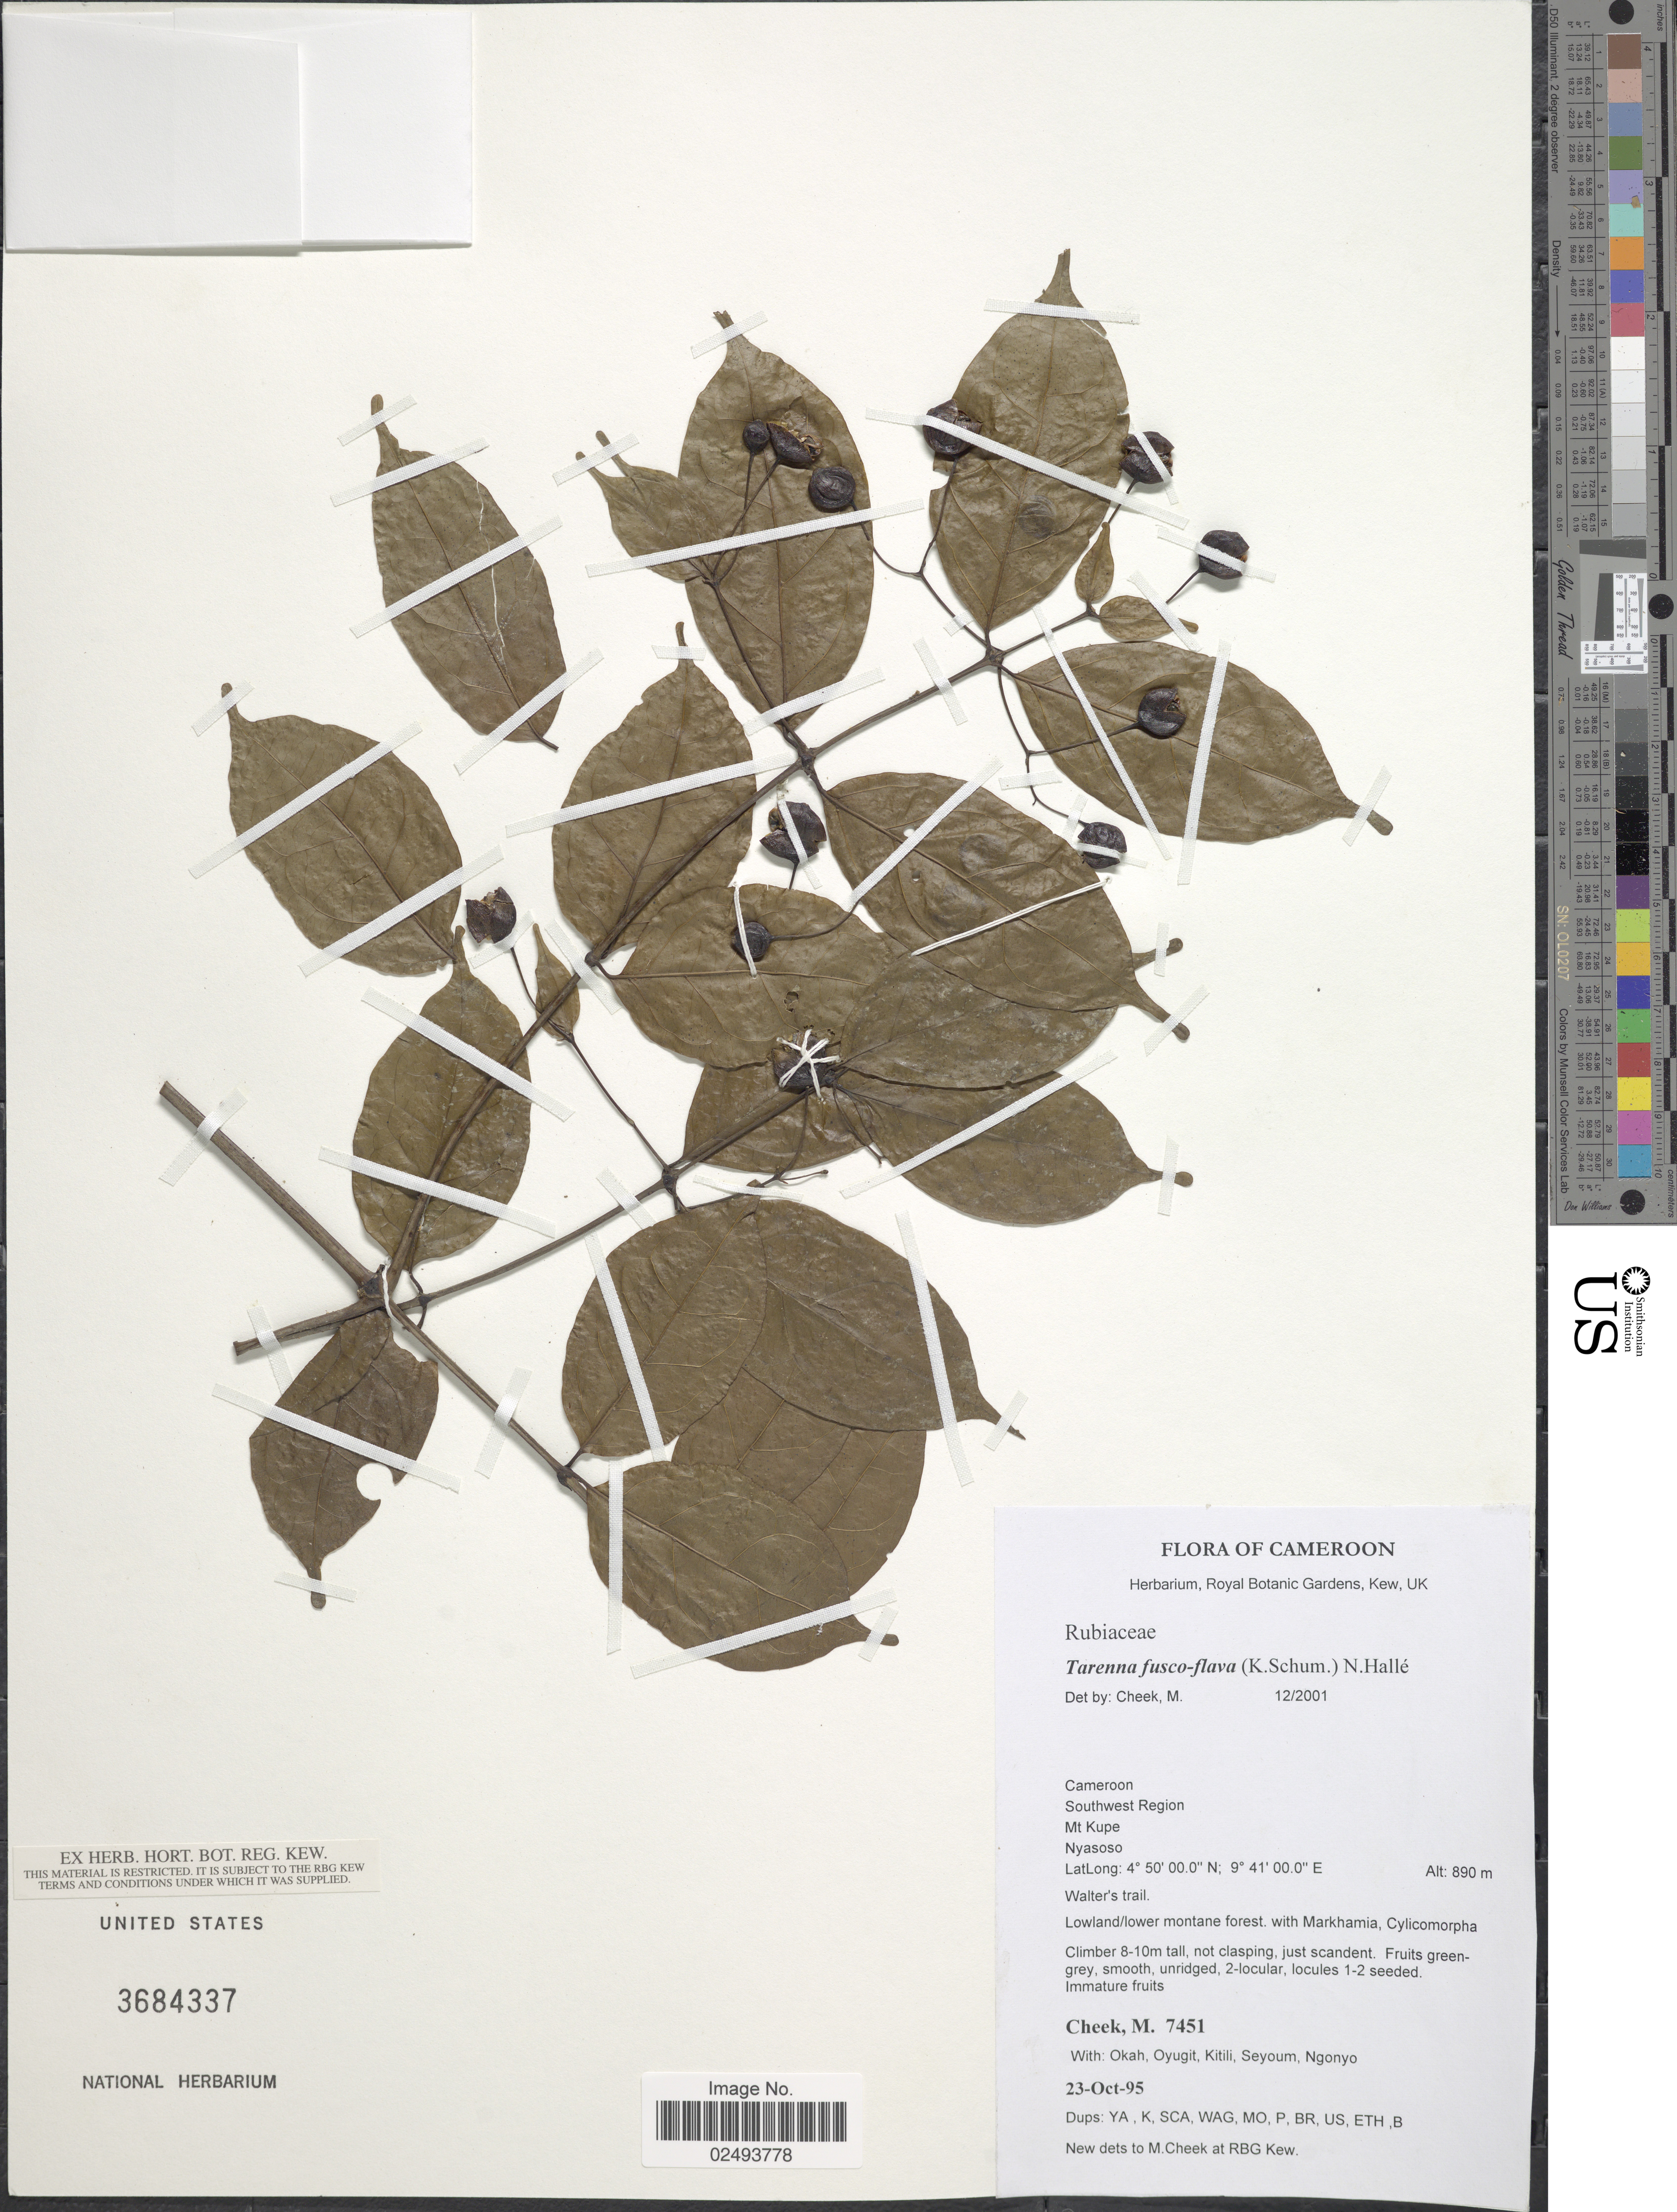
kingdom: Plantae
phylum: Tracheophyta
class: Magnoliopsida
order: Gentianales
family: Rubiaceae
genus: Tarenna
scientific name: Tarenna fuscoflava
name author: (K. Schum.) S. Moore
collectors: M. Cheek, -. Okah, Oyugit, -. Kitili & et al.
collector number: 7451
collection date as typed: Transcribed d/m/y: 23/10/95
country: Cameroon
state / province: Sud-Ouest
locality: Cameroon, Southwest Region, Mt.Kupe, Nyasoso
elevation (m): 890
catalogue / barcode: US 3684337